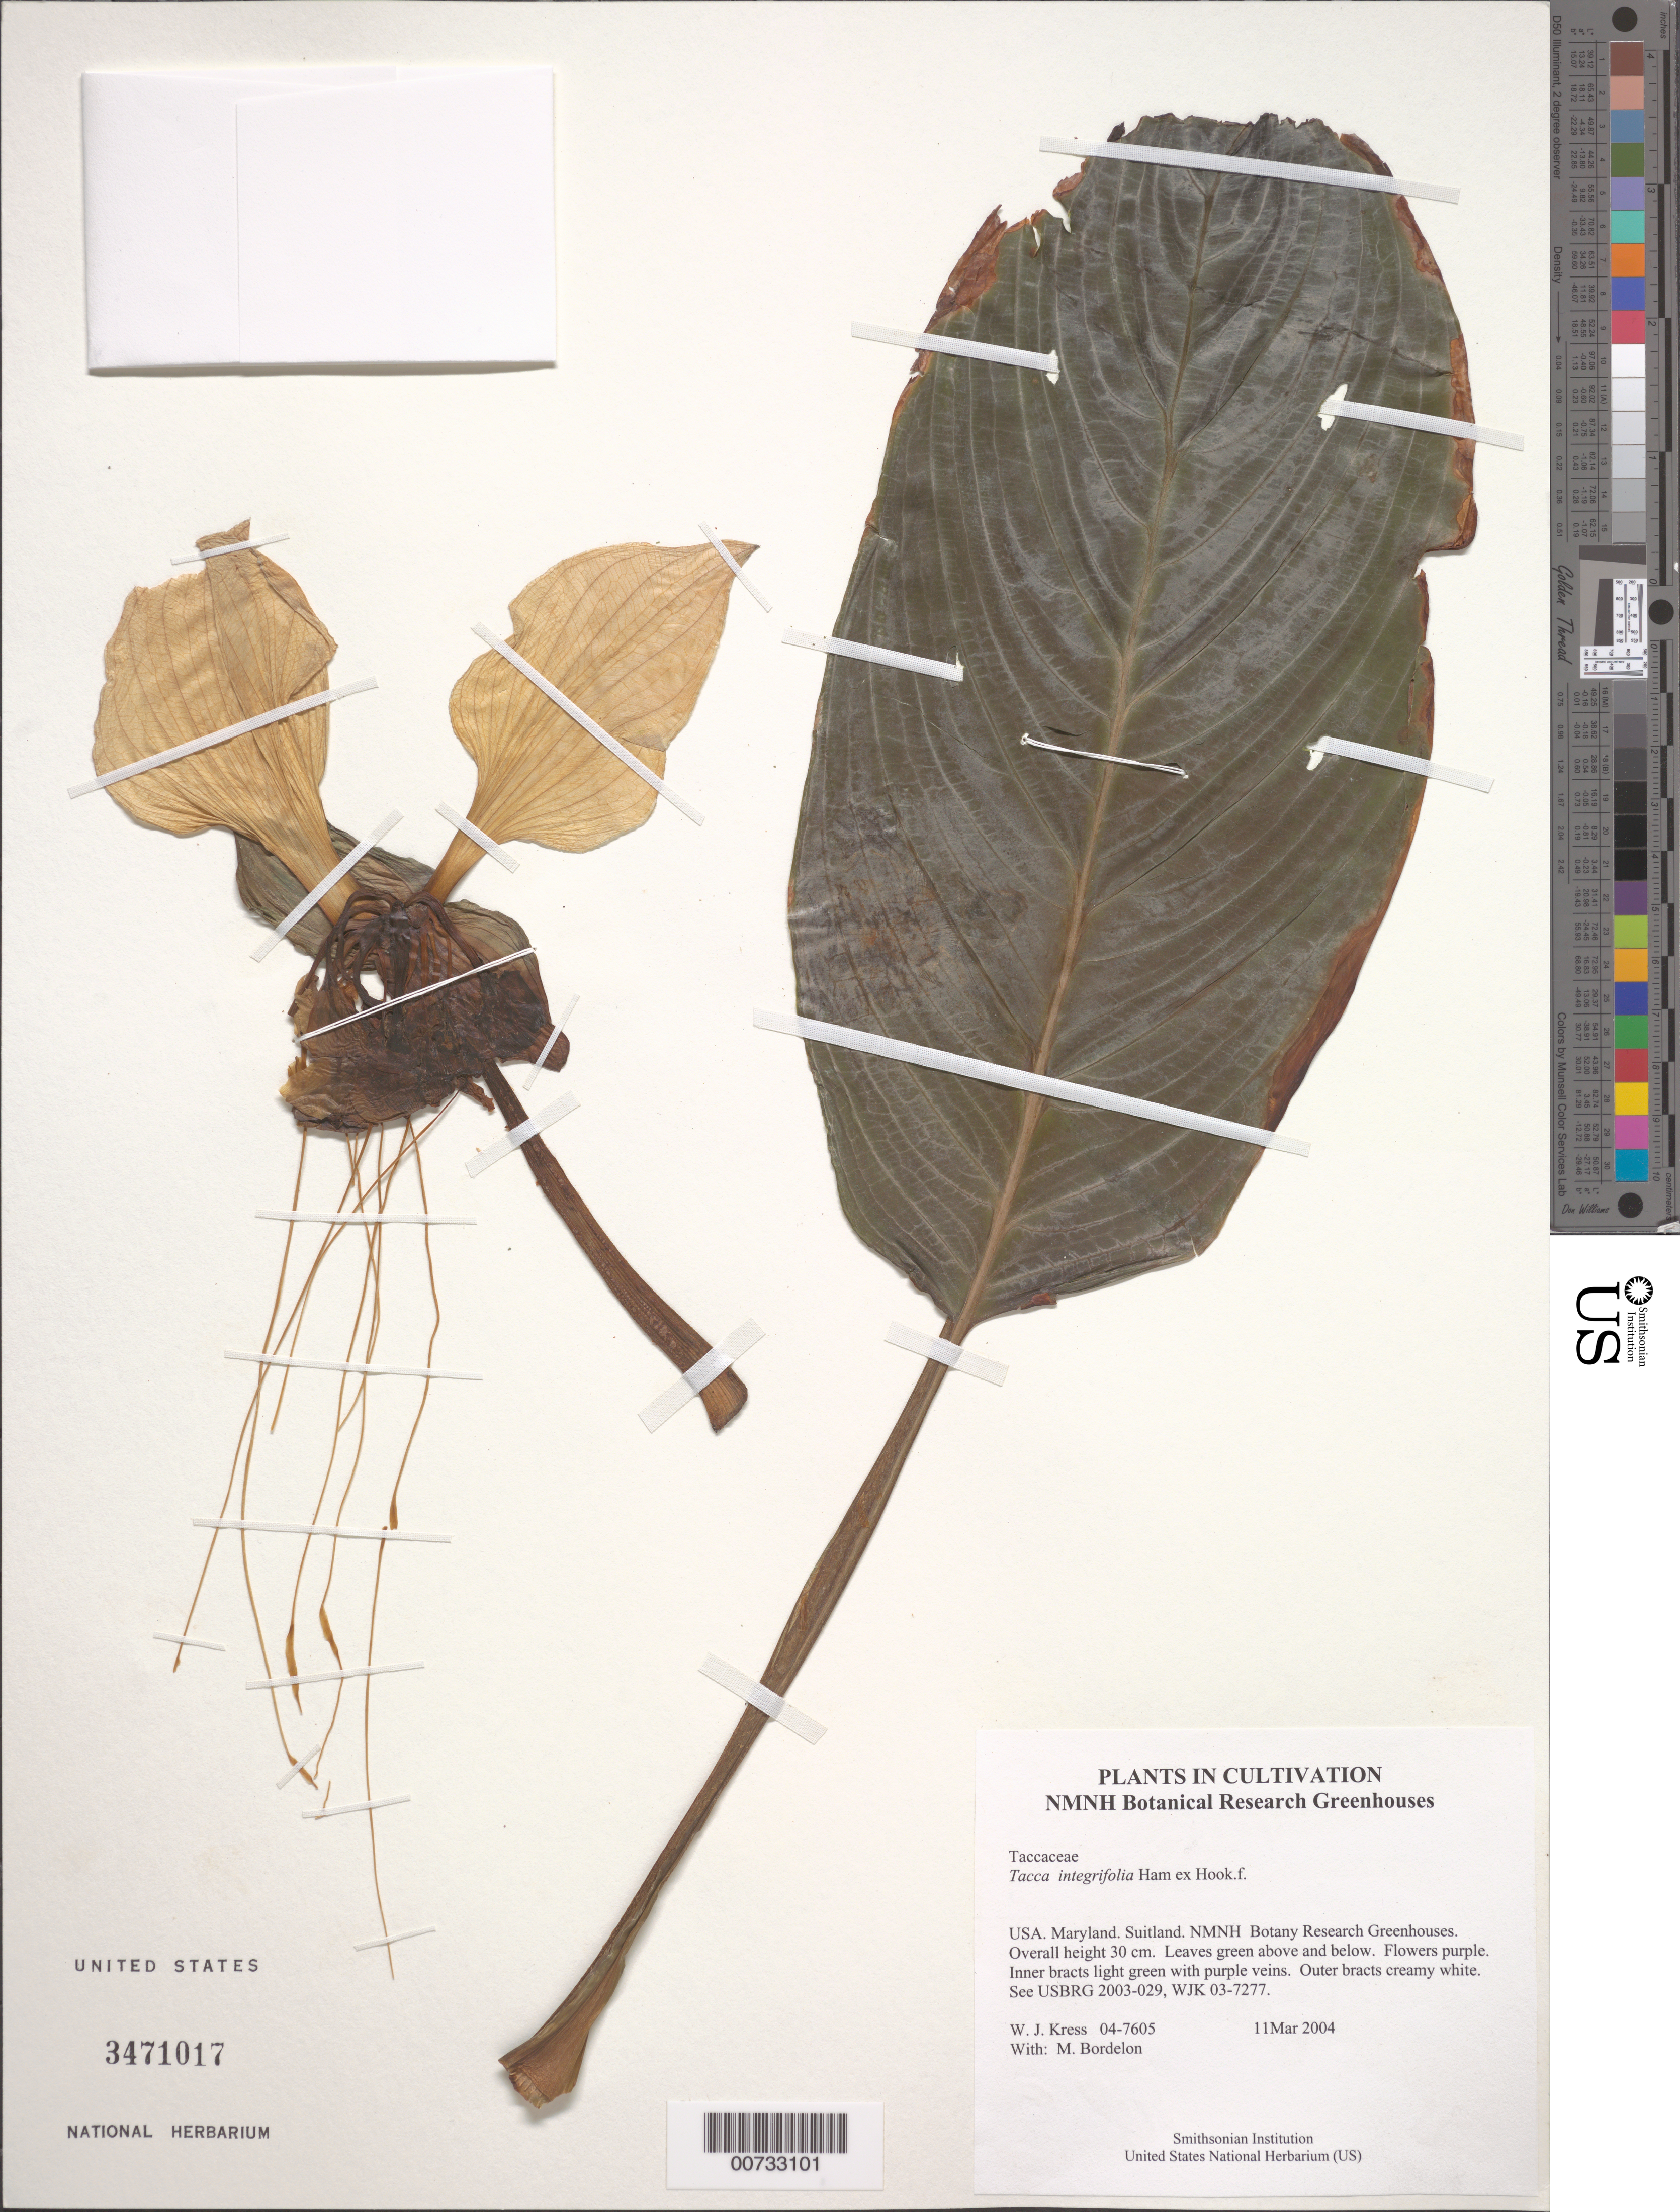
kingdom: Plantae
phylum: Tracheophyta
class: Liliopsida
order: Dioscoreales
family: Dioscoreaceae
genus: Tacca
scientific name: Tacca integrifolia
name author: Ker Gawl.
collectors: W. J. Kress & M. Bordelon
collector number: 04-7605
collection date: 2004-03-11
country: United States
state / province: Maryland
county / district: Prince George's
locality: NMNH Botany Research Greenhouses. Suitland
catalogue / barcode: US 3471017